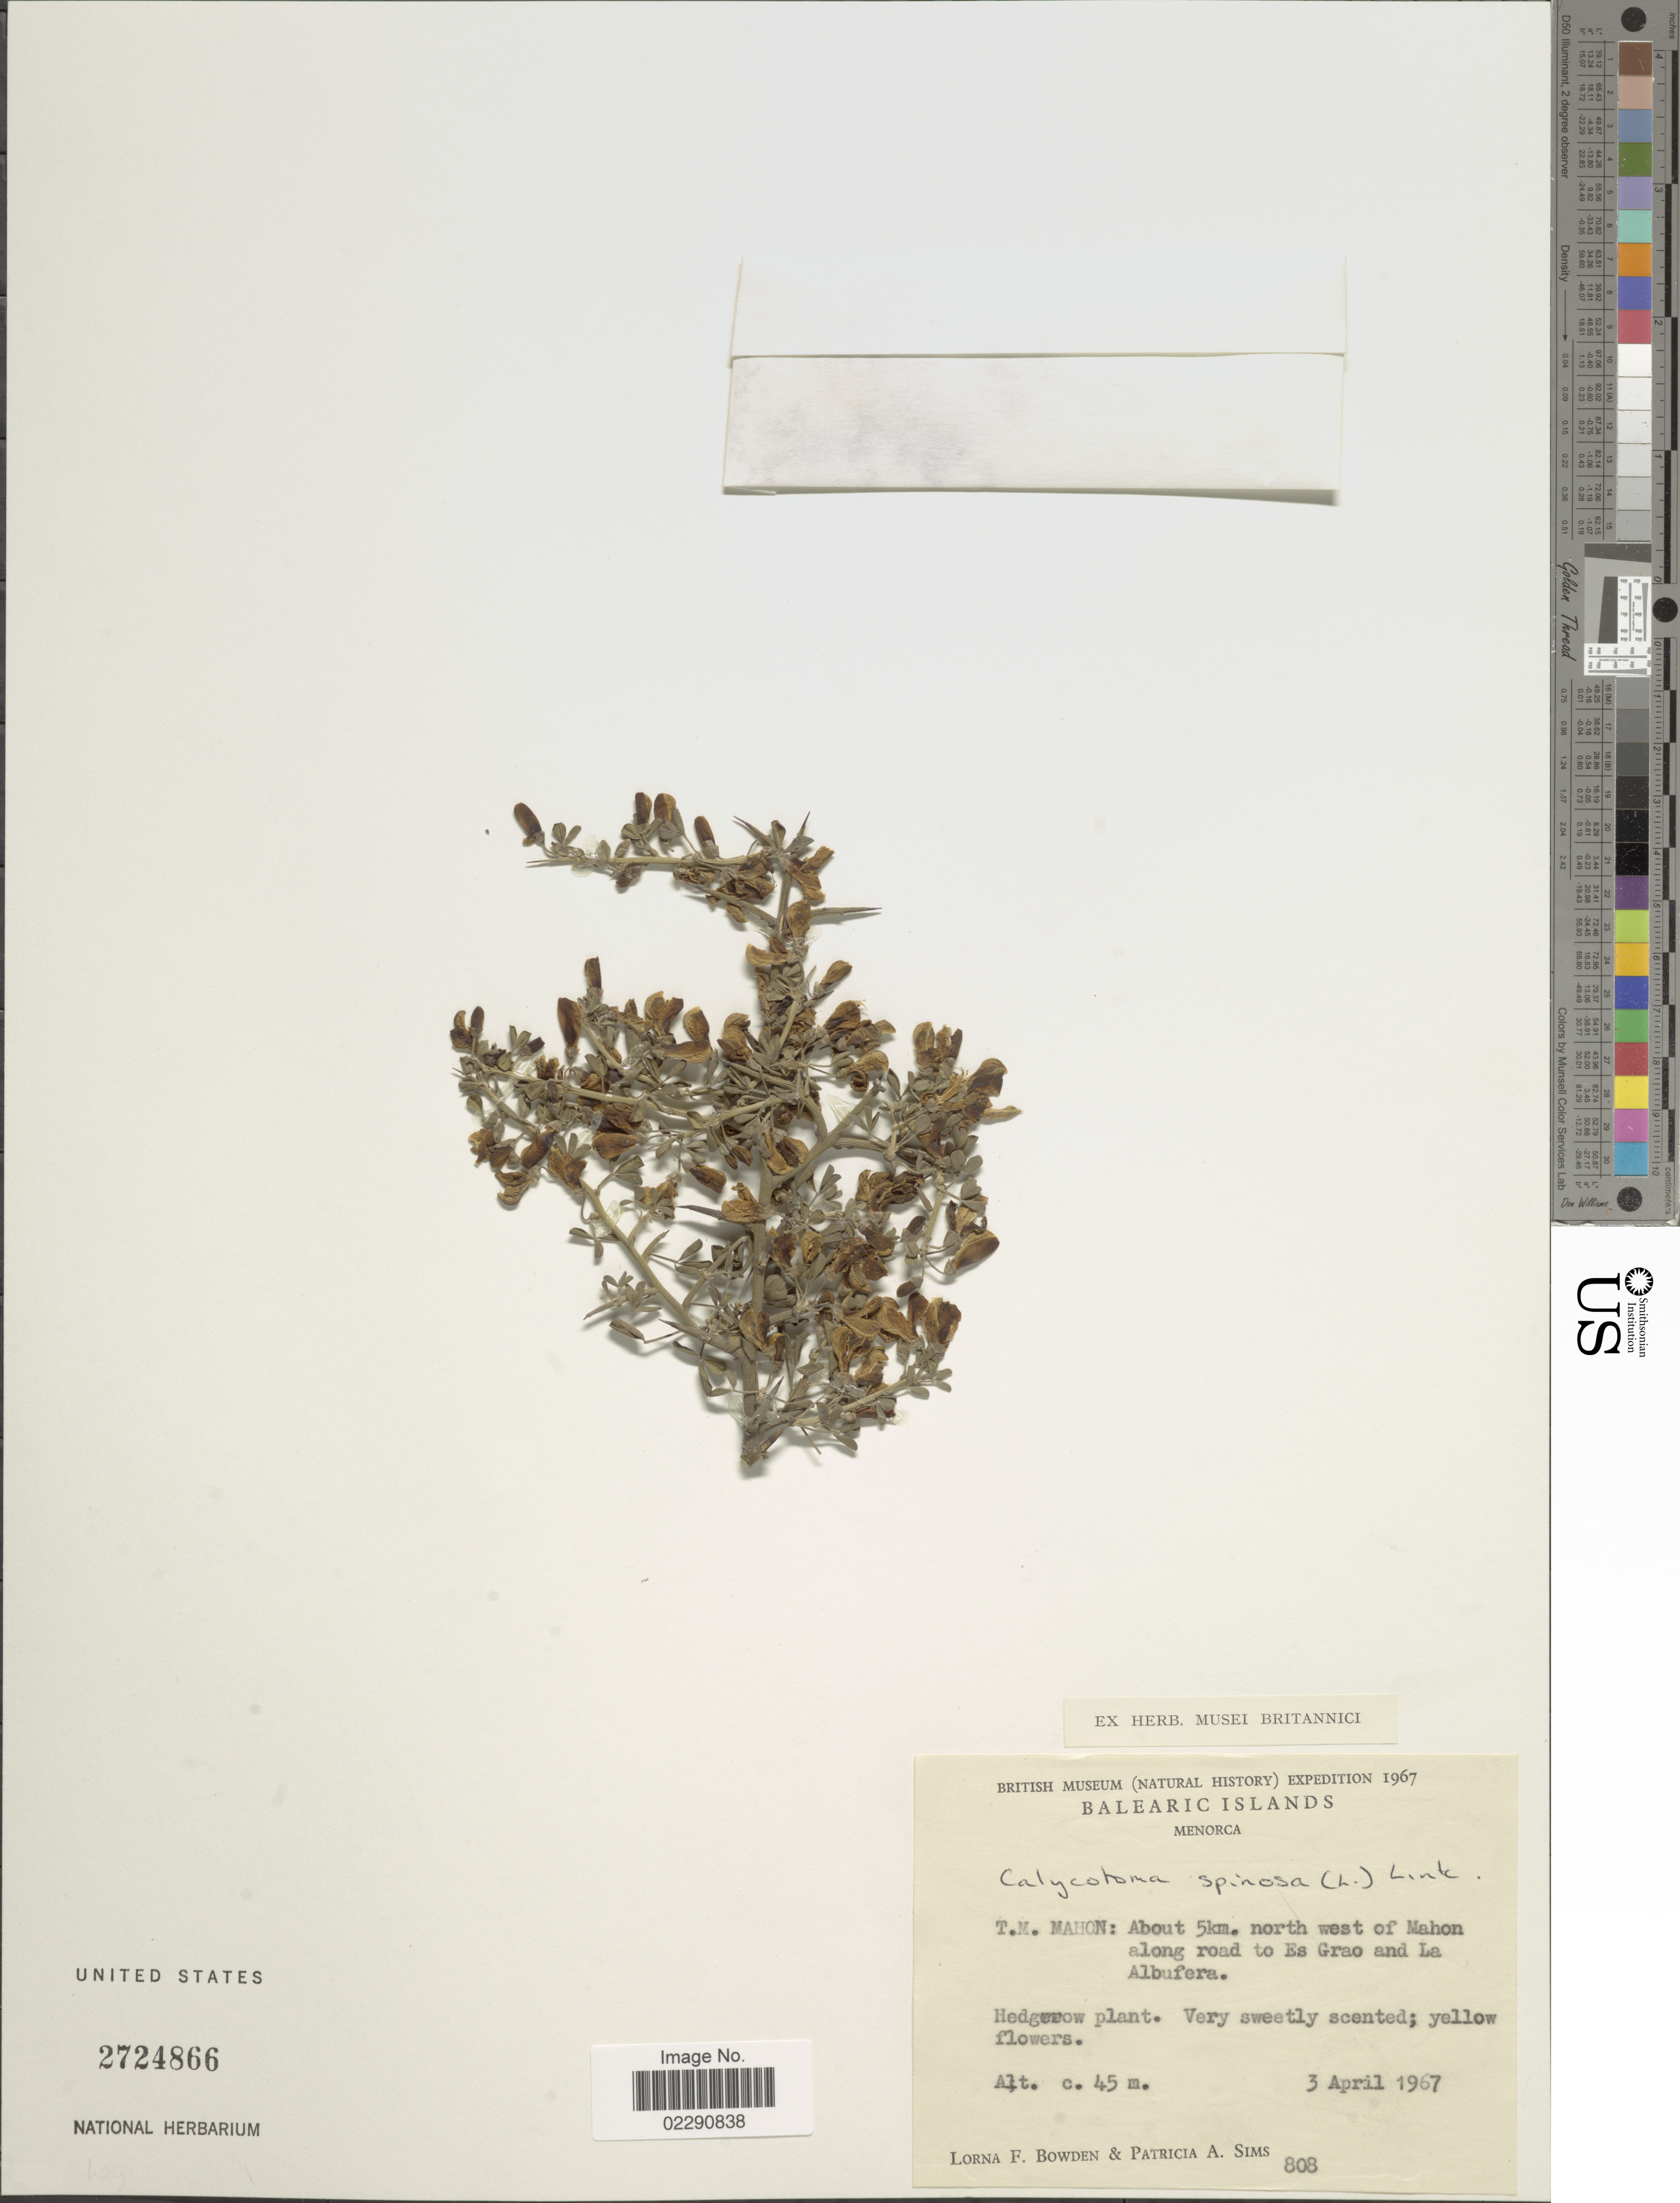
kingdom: Plantae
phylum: Tracheophyta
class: Magnoliopsida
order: Fabales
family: Fabaceae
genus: Calicotome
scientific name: Calicotome spinosa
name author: (L.) Link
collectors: L. F. Bowden & P. A. Sims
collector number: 808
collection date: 1967-04-03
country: Spain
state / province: Islas Baleares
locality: Balearic Islands, Menorca, T. M. Mahon, about 5 km north west of Mahon along road to Es Grao and La Albufera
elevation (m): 45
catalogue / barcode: US 2724866